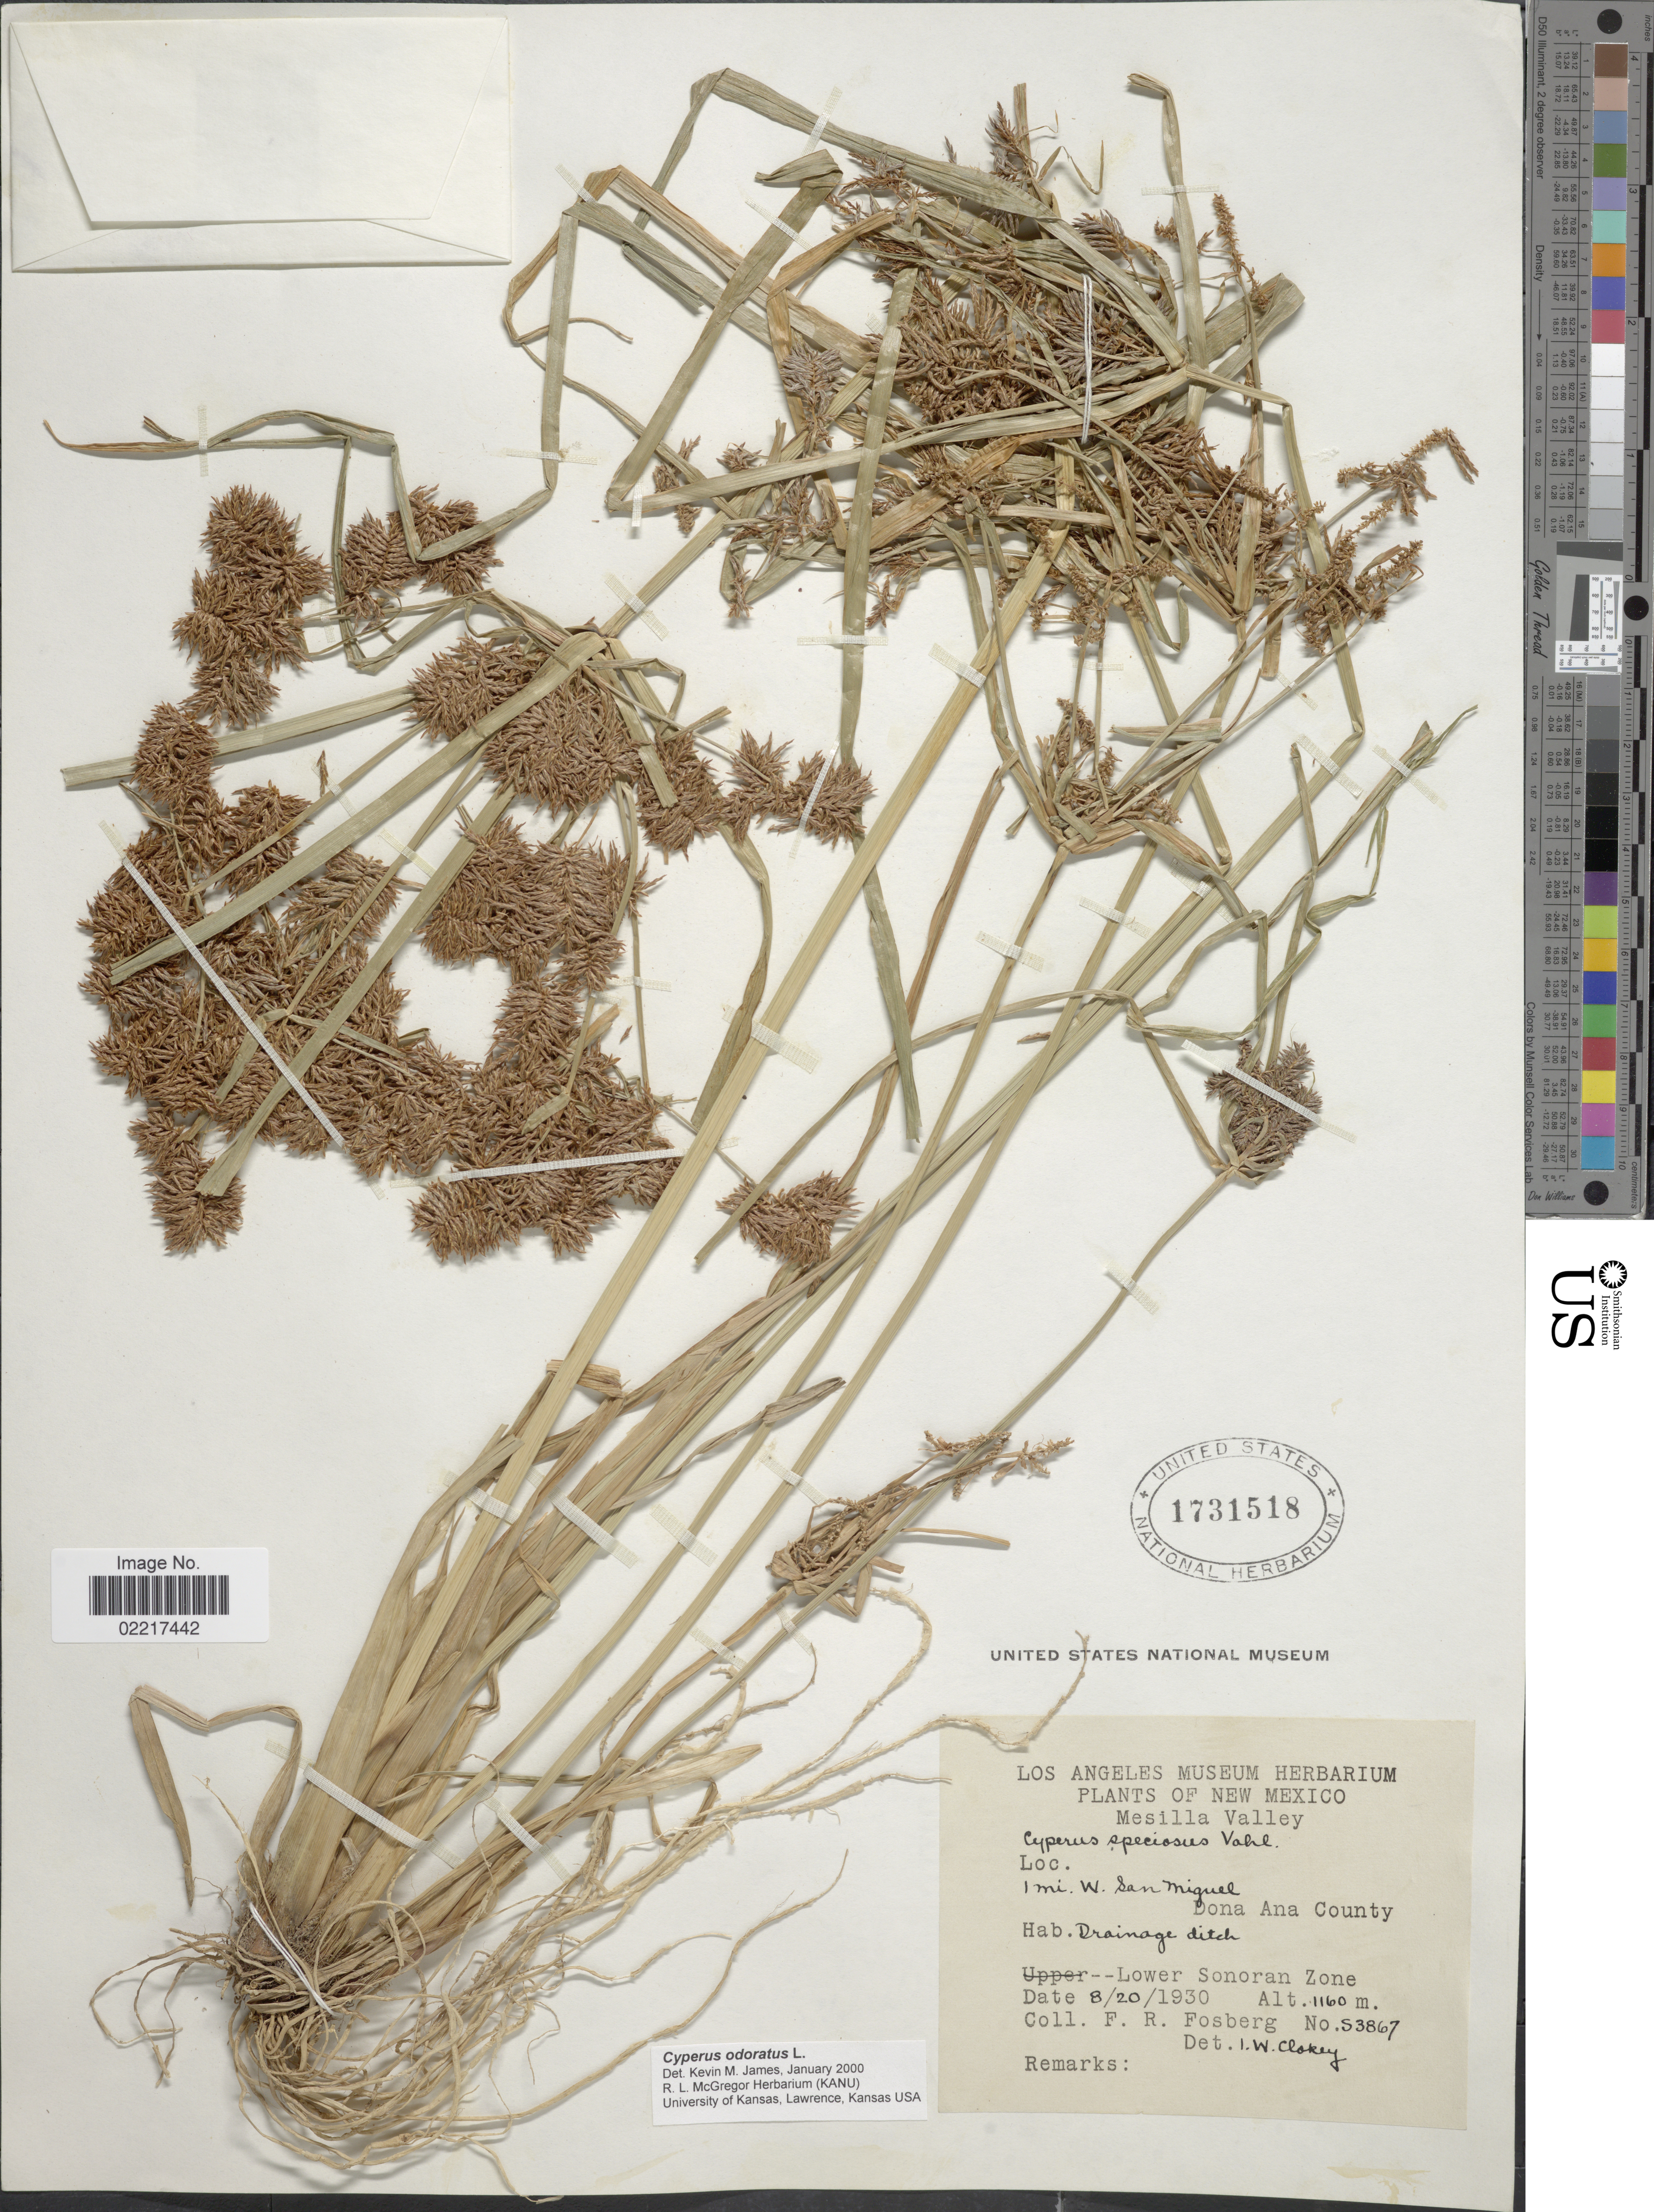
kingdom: Plantae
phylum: Tracheophyta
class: Liliopsida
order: Poales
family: Cyperaceae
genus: Cyperus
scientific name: Cyperus odoratus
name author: L.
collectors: F. R. Fosberg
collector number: S3867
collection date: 1930-08-20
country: United States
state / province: New Mexico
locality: Mesilla Valley, 1 mi W. San Miguel, Dona Ana County, Lower Sonoran Zone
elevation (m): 1160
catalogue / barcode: US 1731518